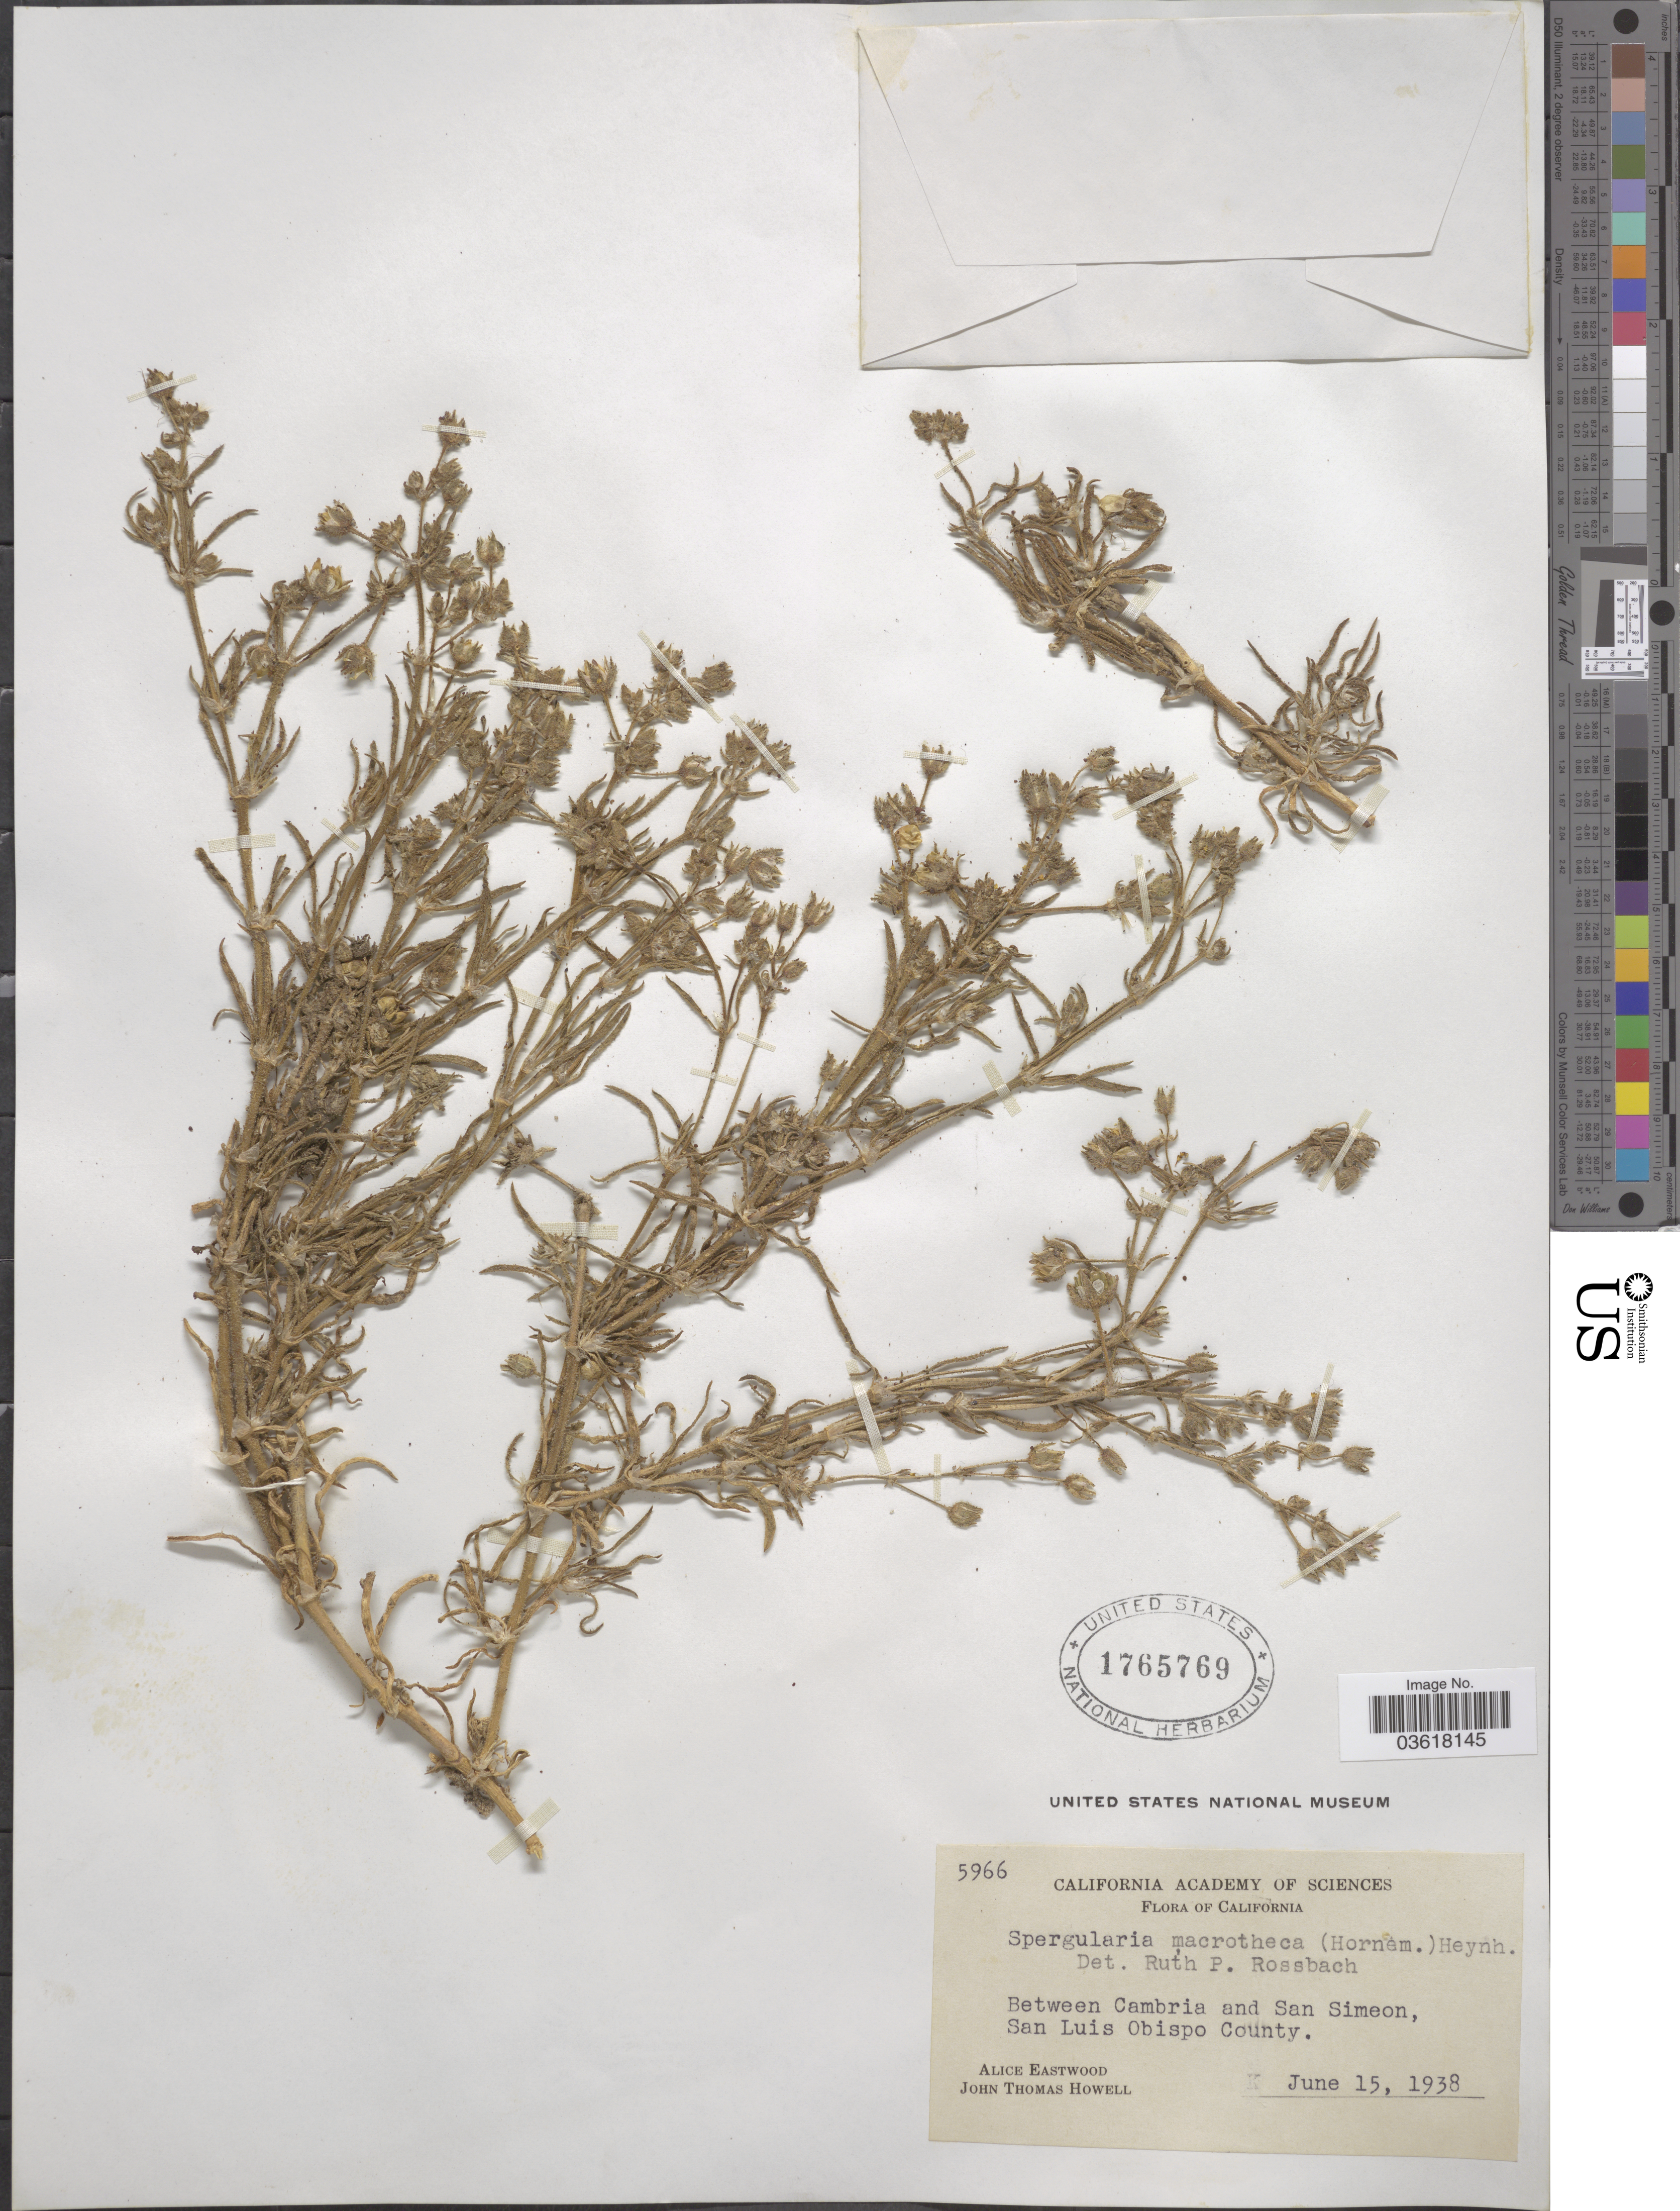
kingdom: Plantae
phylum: Tracheophyta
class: Magnoliopsida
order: Caryophyllales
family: Caryophyllaceae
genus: Spergularia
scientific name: Spergularia macrotheca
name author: (Hornem.) Heynh.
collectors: A. Eastwood & J. T. Howell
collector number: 5966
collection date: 1938-06-15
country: United States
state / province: California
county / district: San Luis Obispo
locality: Between Cambria and San Simeon, San Luis Obispo County.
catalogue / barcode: US 1765769